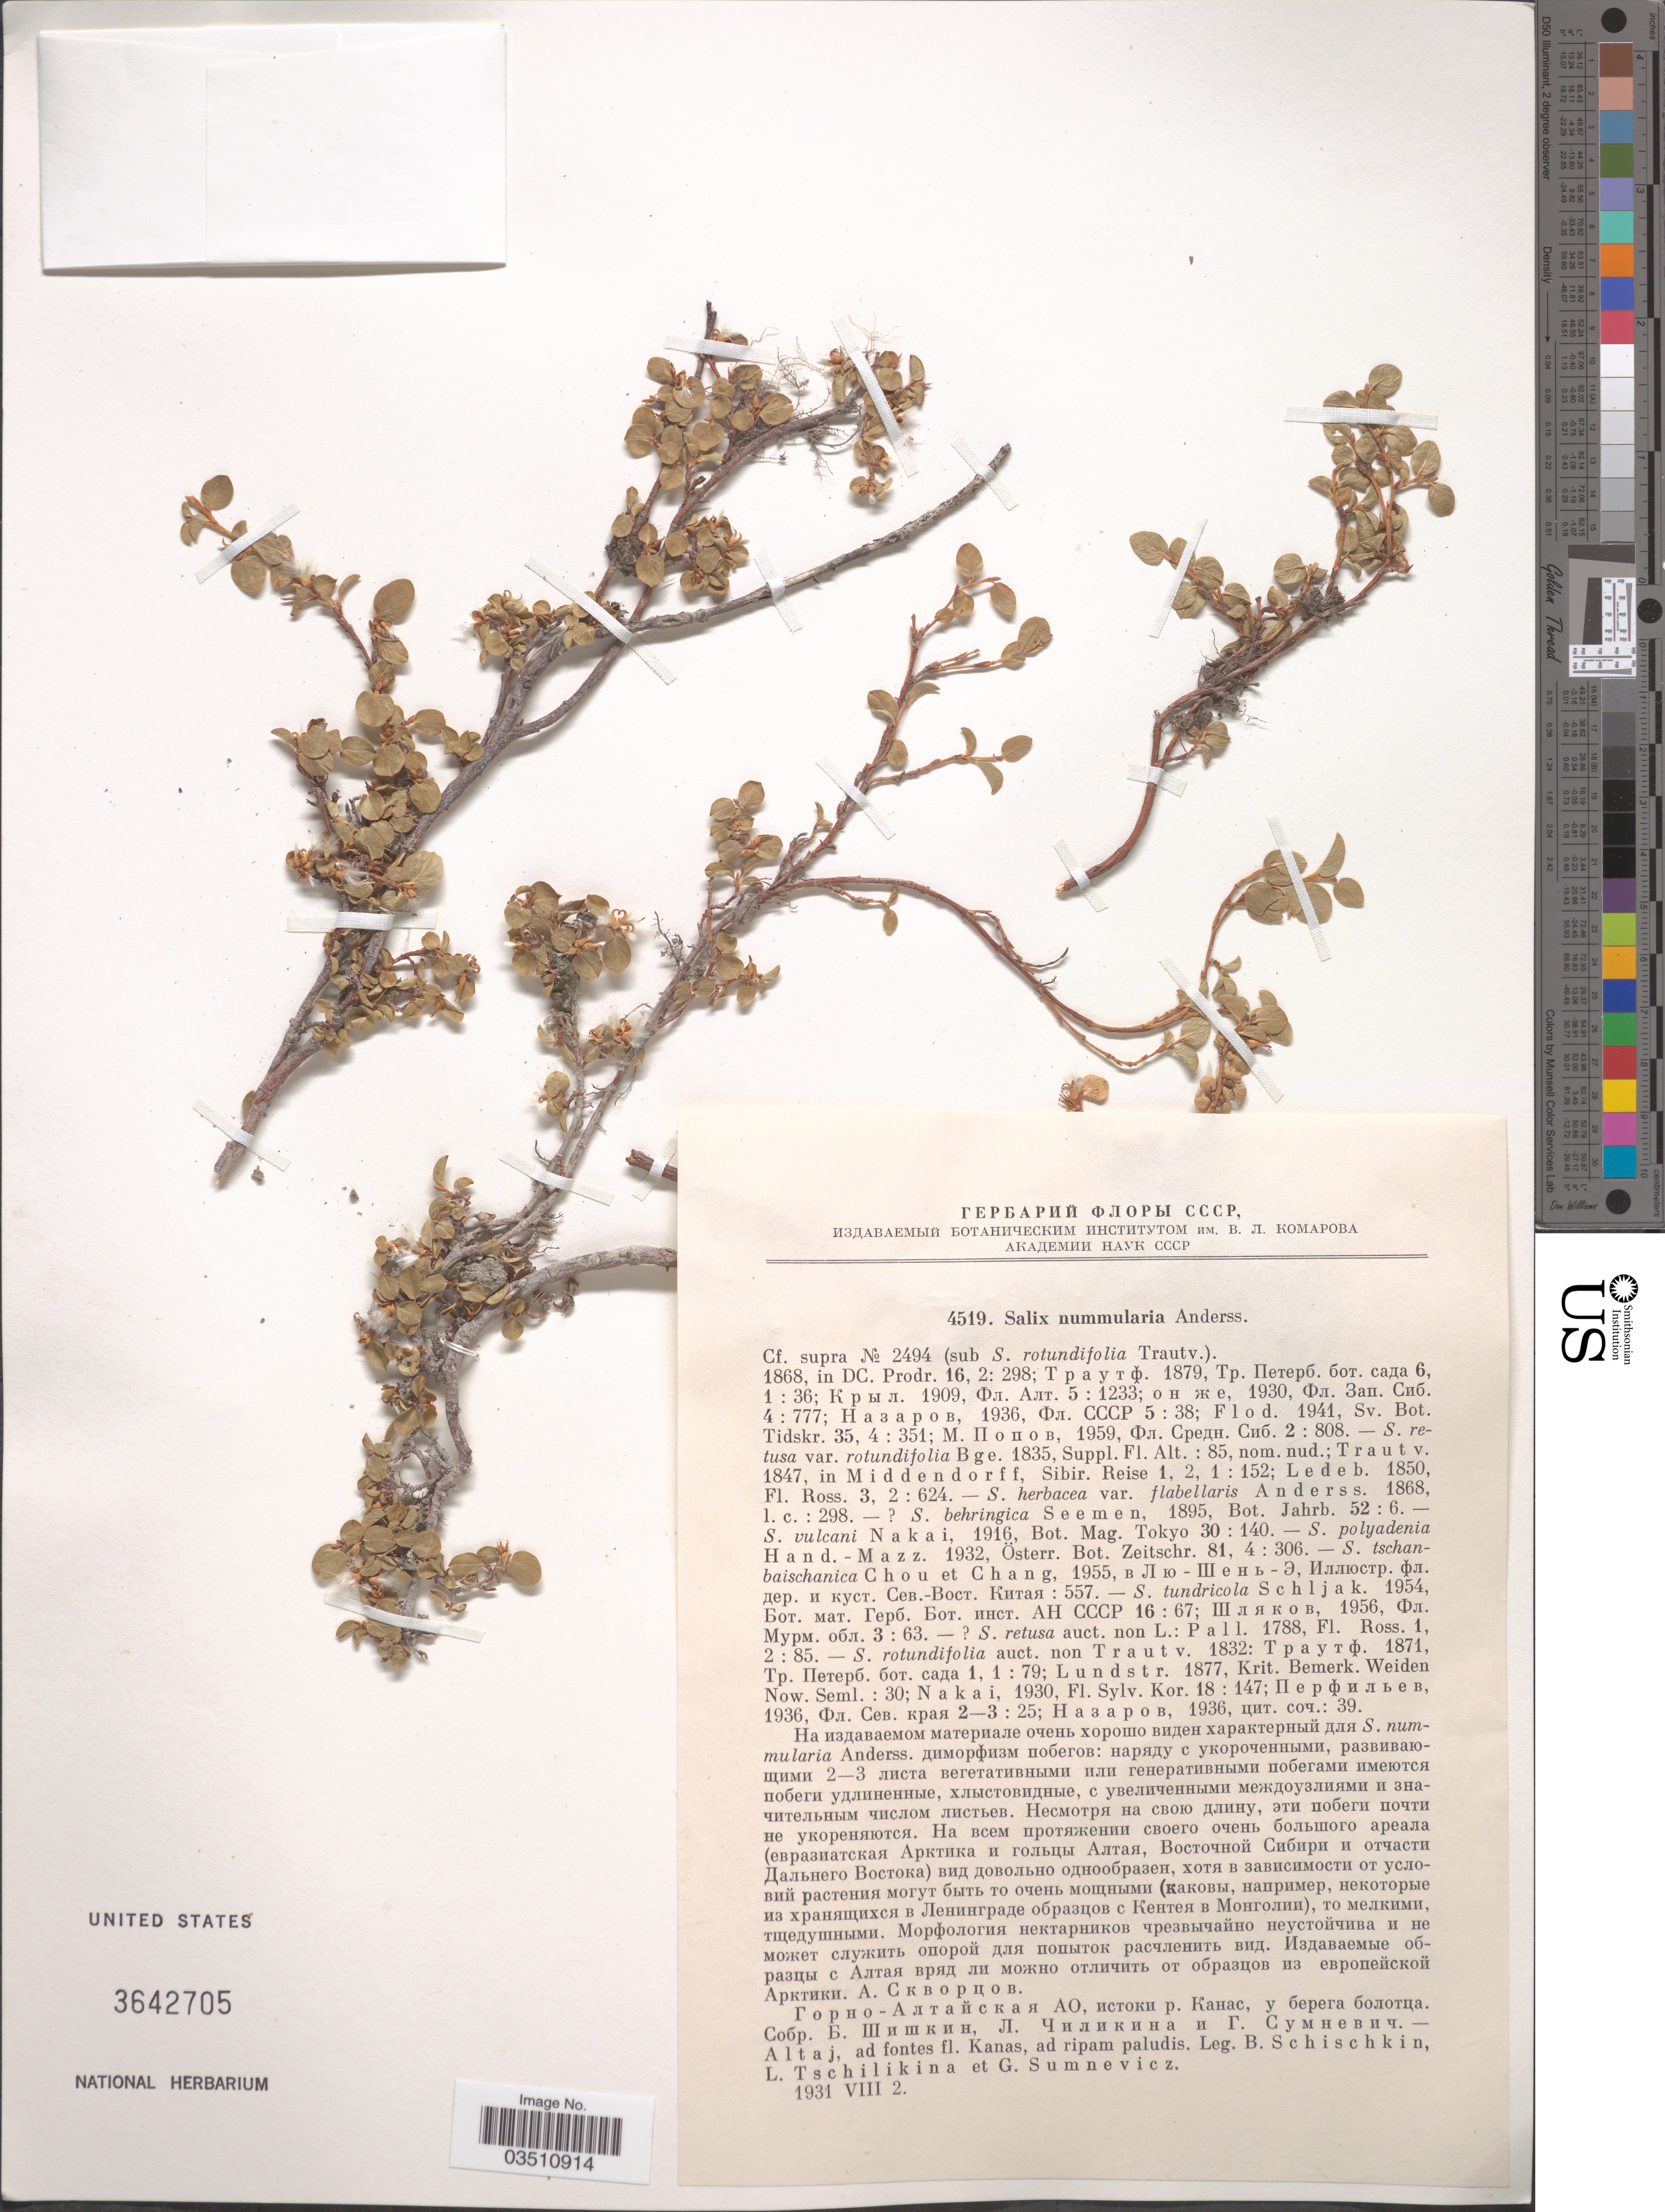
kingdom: Plantae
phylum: Tracheophyta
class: Magnoliopsida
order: Malpighiales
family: Salicaceae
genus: Salix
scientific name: Salix nummularia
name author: Andersson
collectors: B. Schischkin, L. Tschilikina & G. Sumnevicz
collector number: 4519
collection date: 1931-08-02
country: Russian Federation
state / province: Altai Republic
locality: Altaj, ad fontes fl. Kanas, ad ripam paludis.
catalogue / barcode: US 3642705